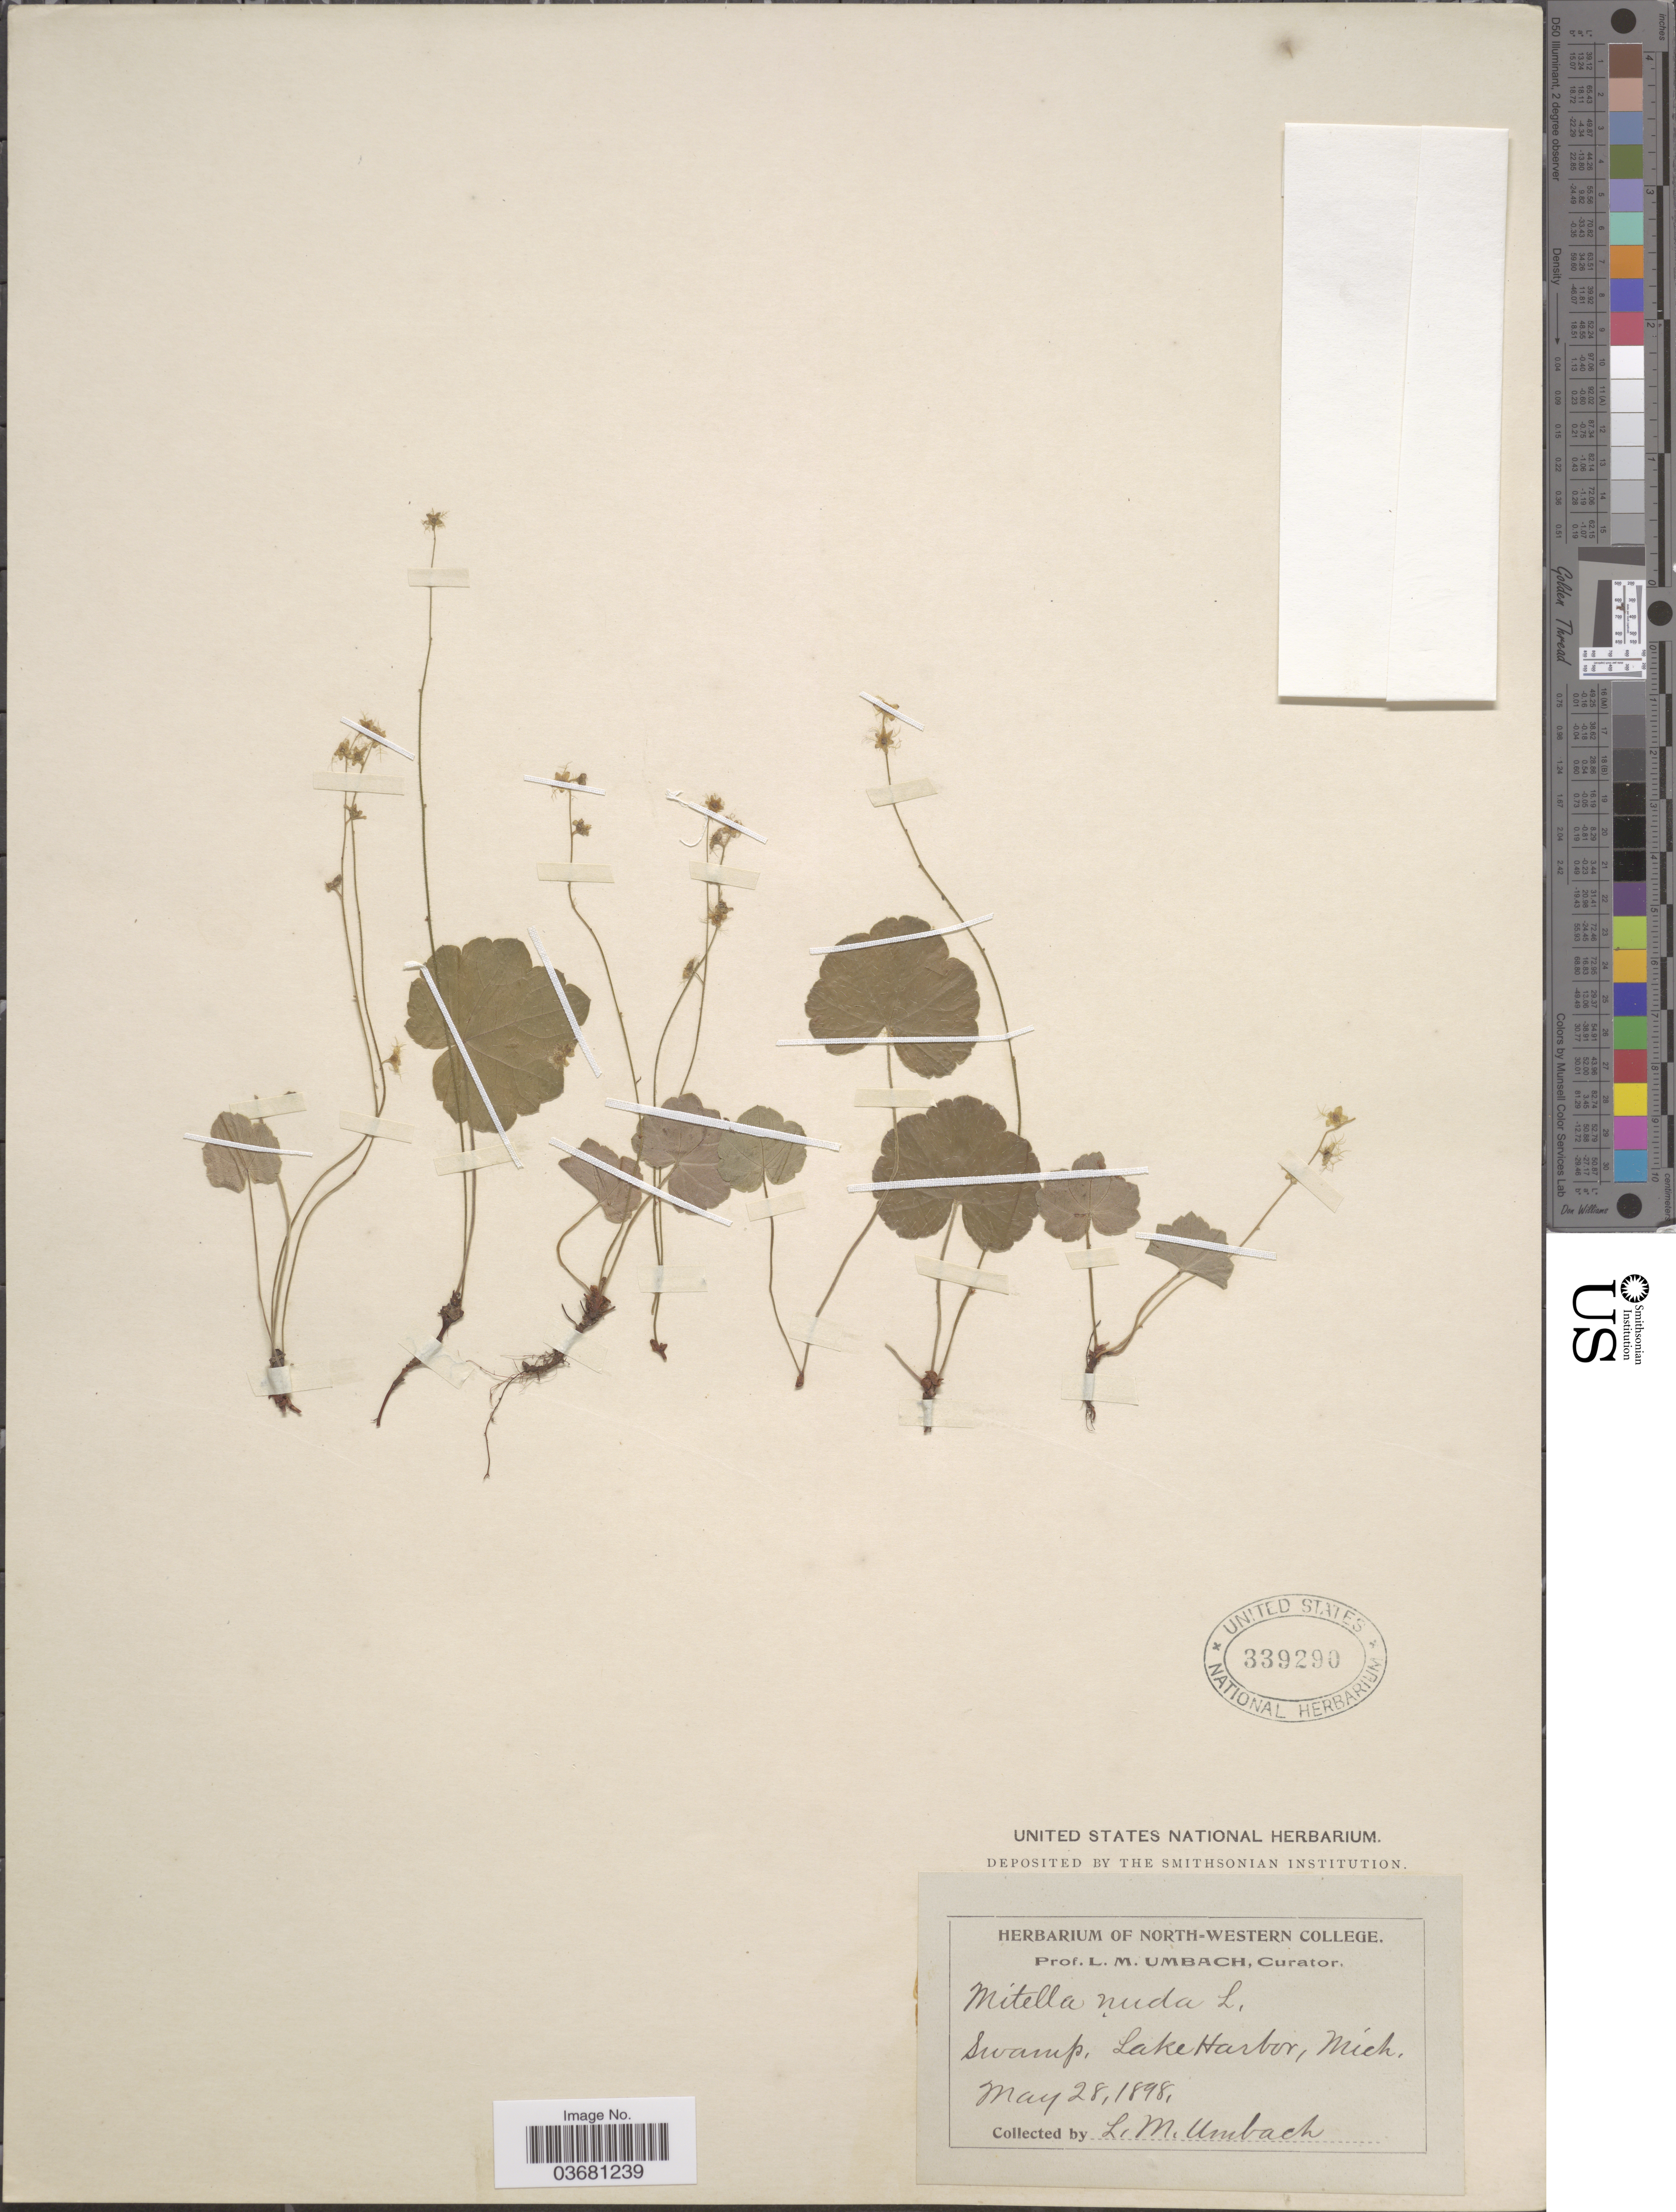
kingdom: Plantae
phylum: Tracheophyta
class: Magnoliopsida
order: Saxifragales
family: Saxifragaceae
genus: Mitella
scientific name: Mitella nuda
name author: L.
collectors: L. M. Umbach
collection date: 1898-05-28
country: United States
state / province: Michigan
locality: Swamp, Lake Harbor.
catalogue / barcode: US 339290